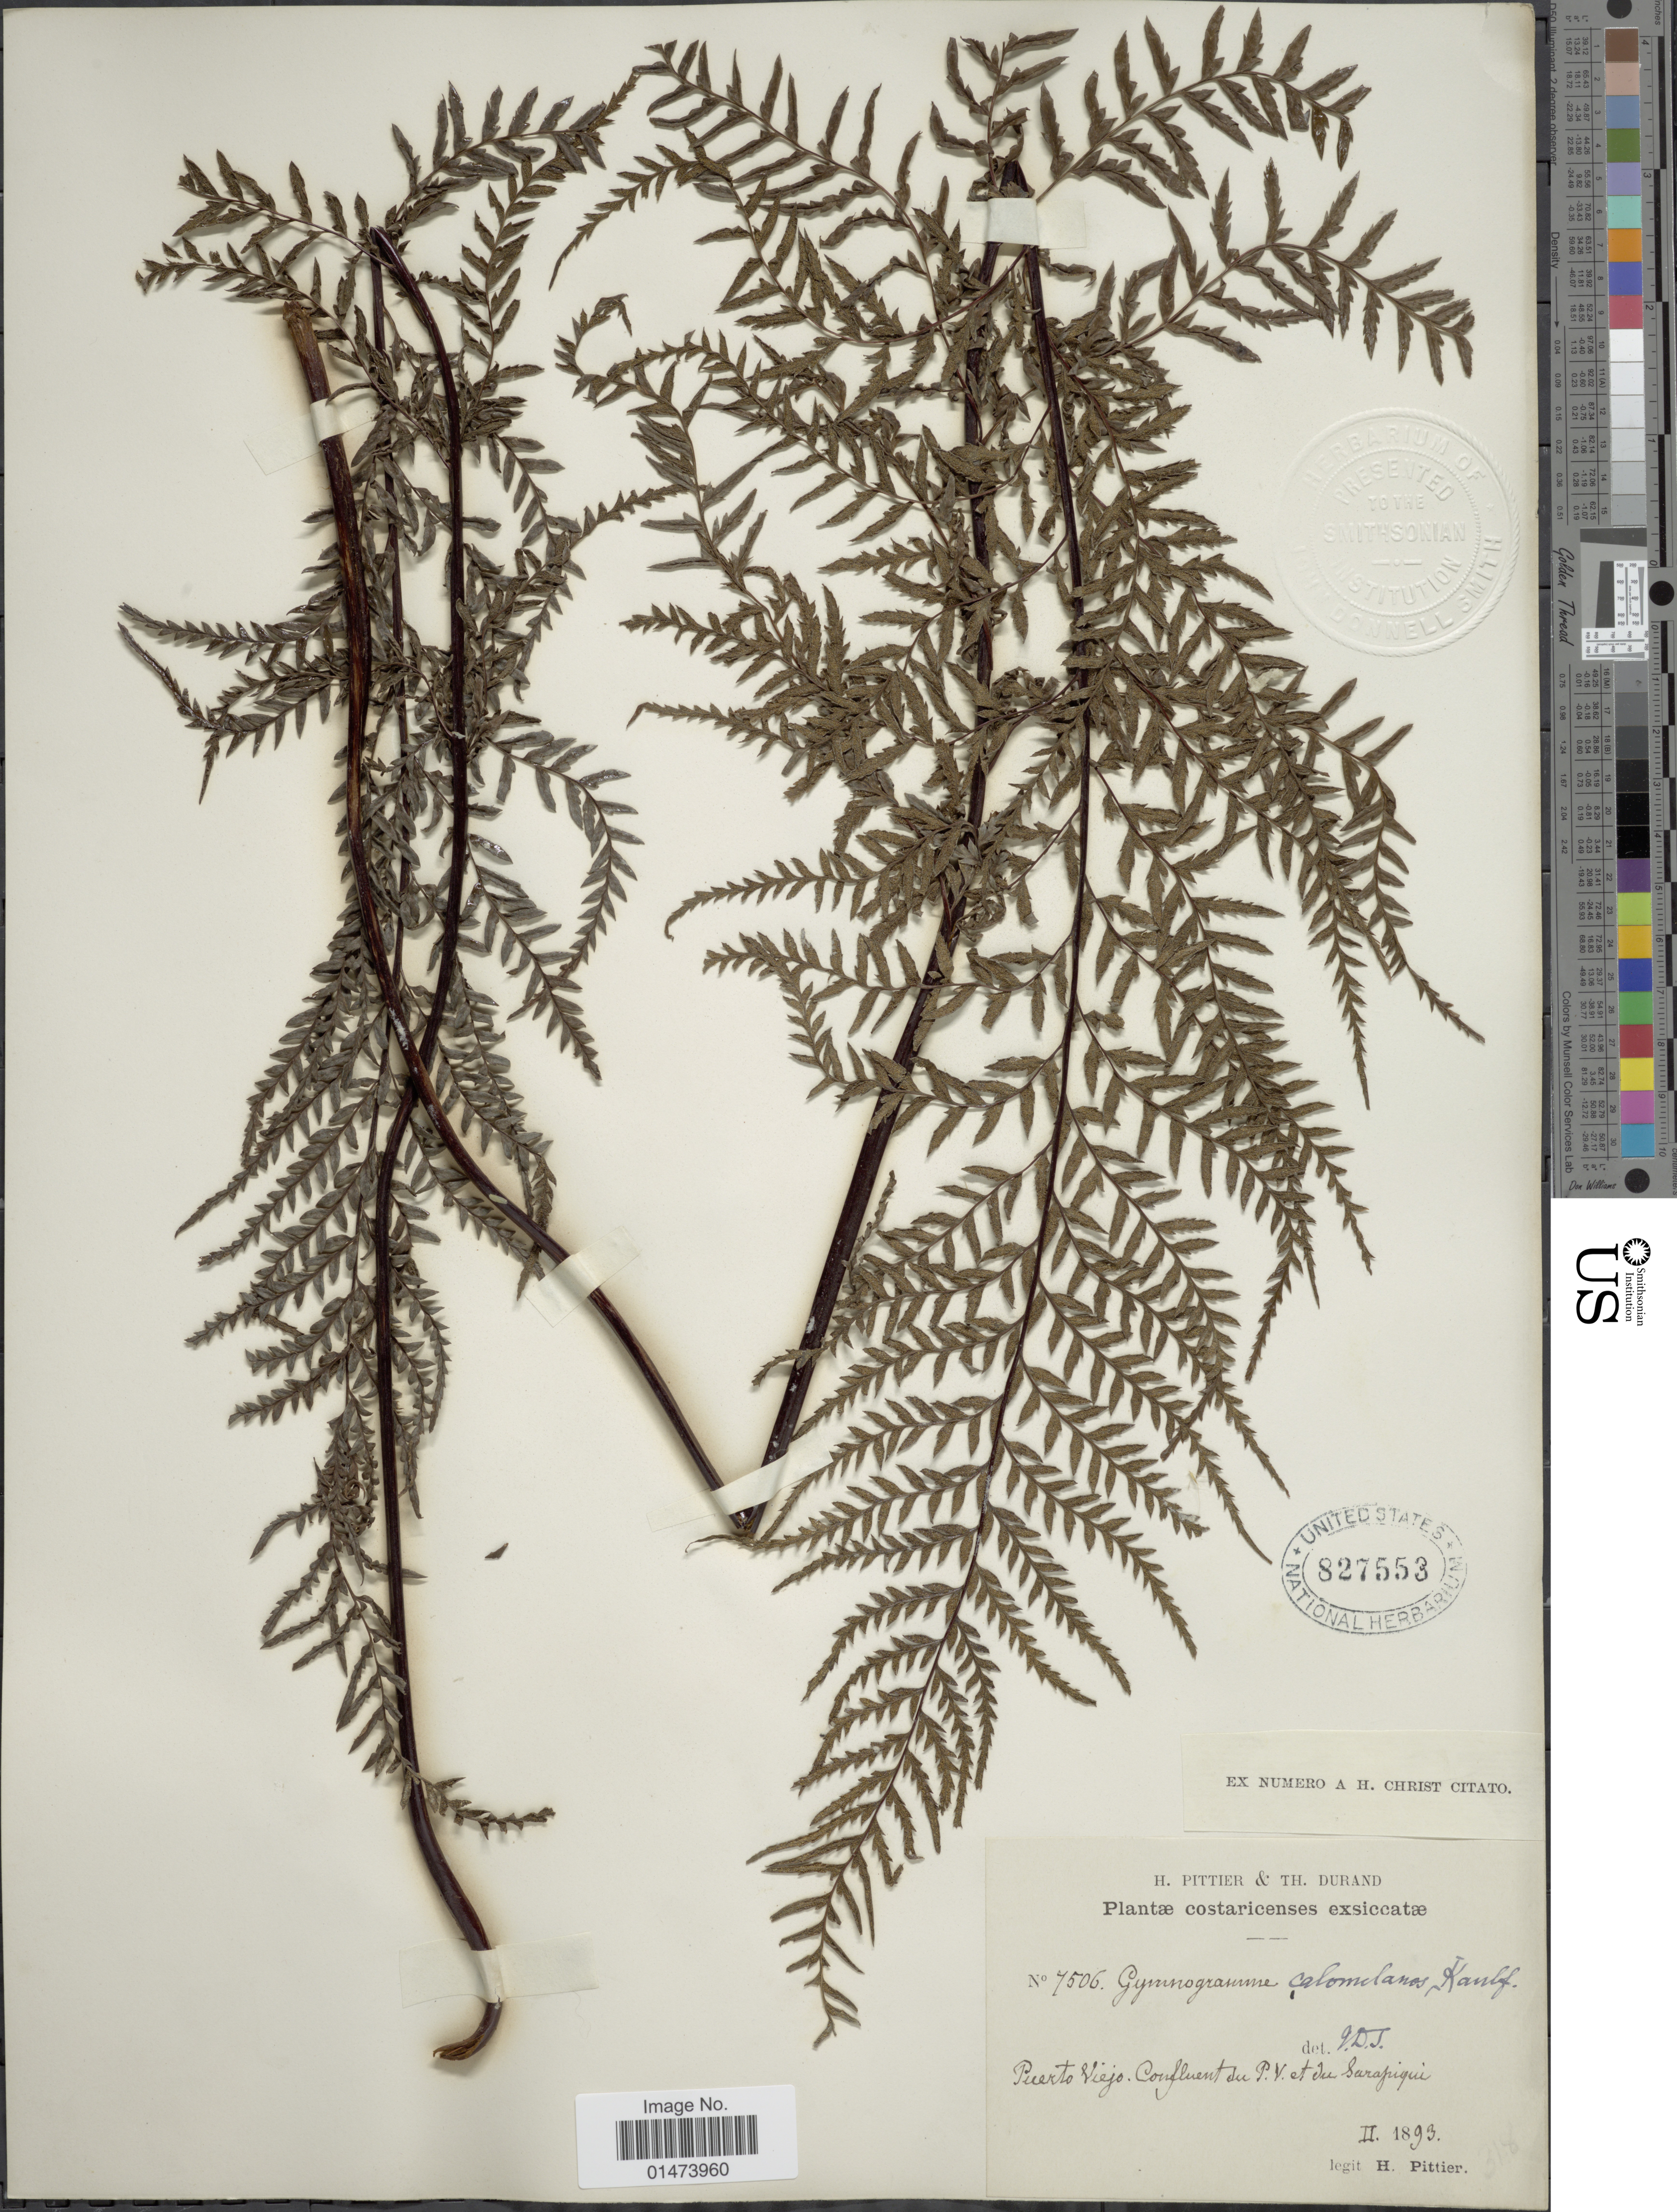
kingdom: Plantae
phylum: Tracheophyta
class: Polypodiopsida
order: Polypodiales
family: Pteridaceae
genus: Pityrogramma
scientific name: Pityrogramma calomelanos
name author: (L.) Link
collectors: H. F. Pittier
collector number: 7506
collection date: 1893-02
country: Costa Rica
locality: Puerto Viejo, Confluent du P.V. et du Sarapiqui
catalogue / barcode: US 827553